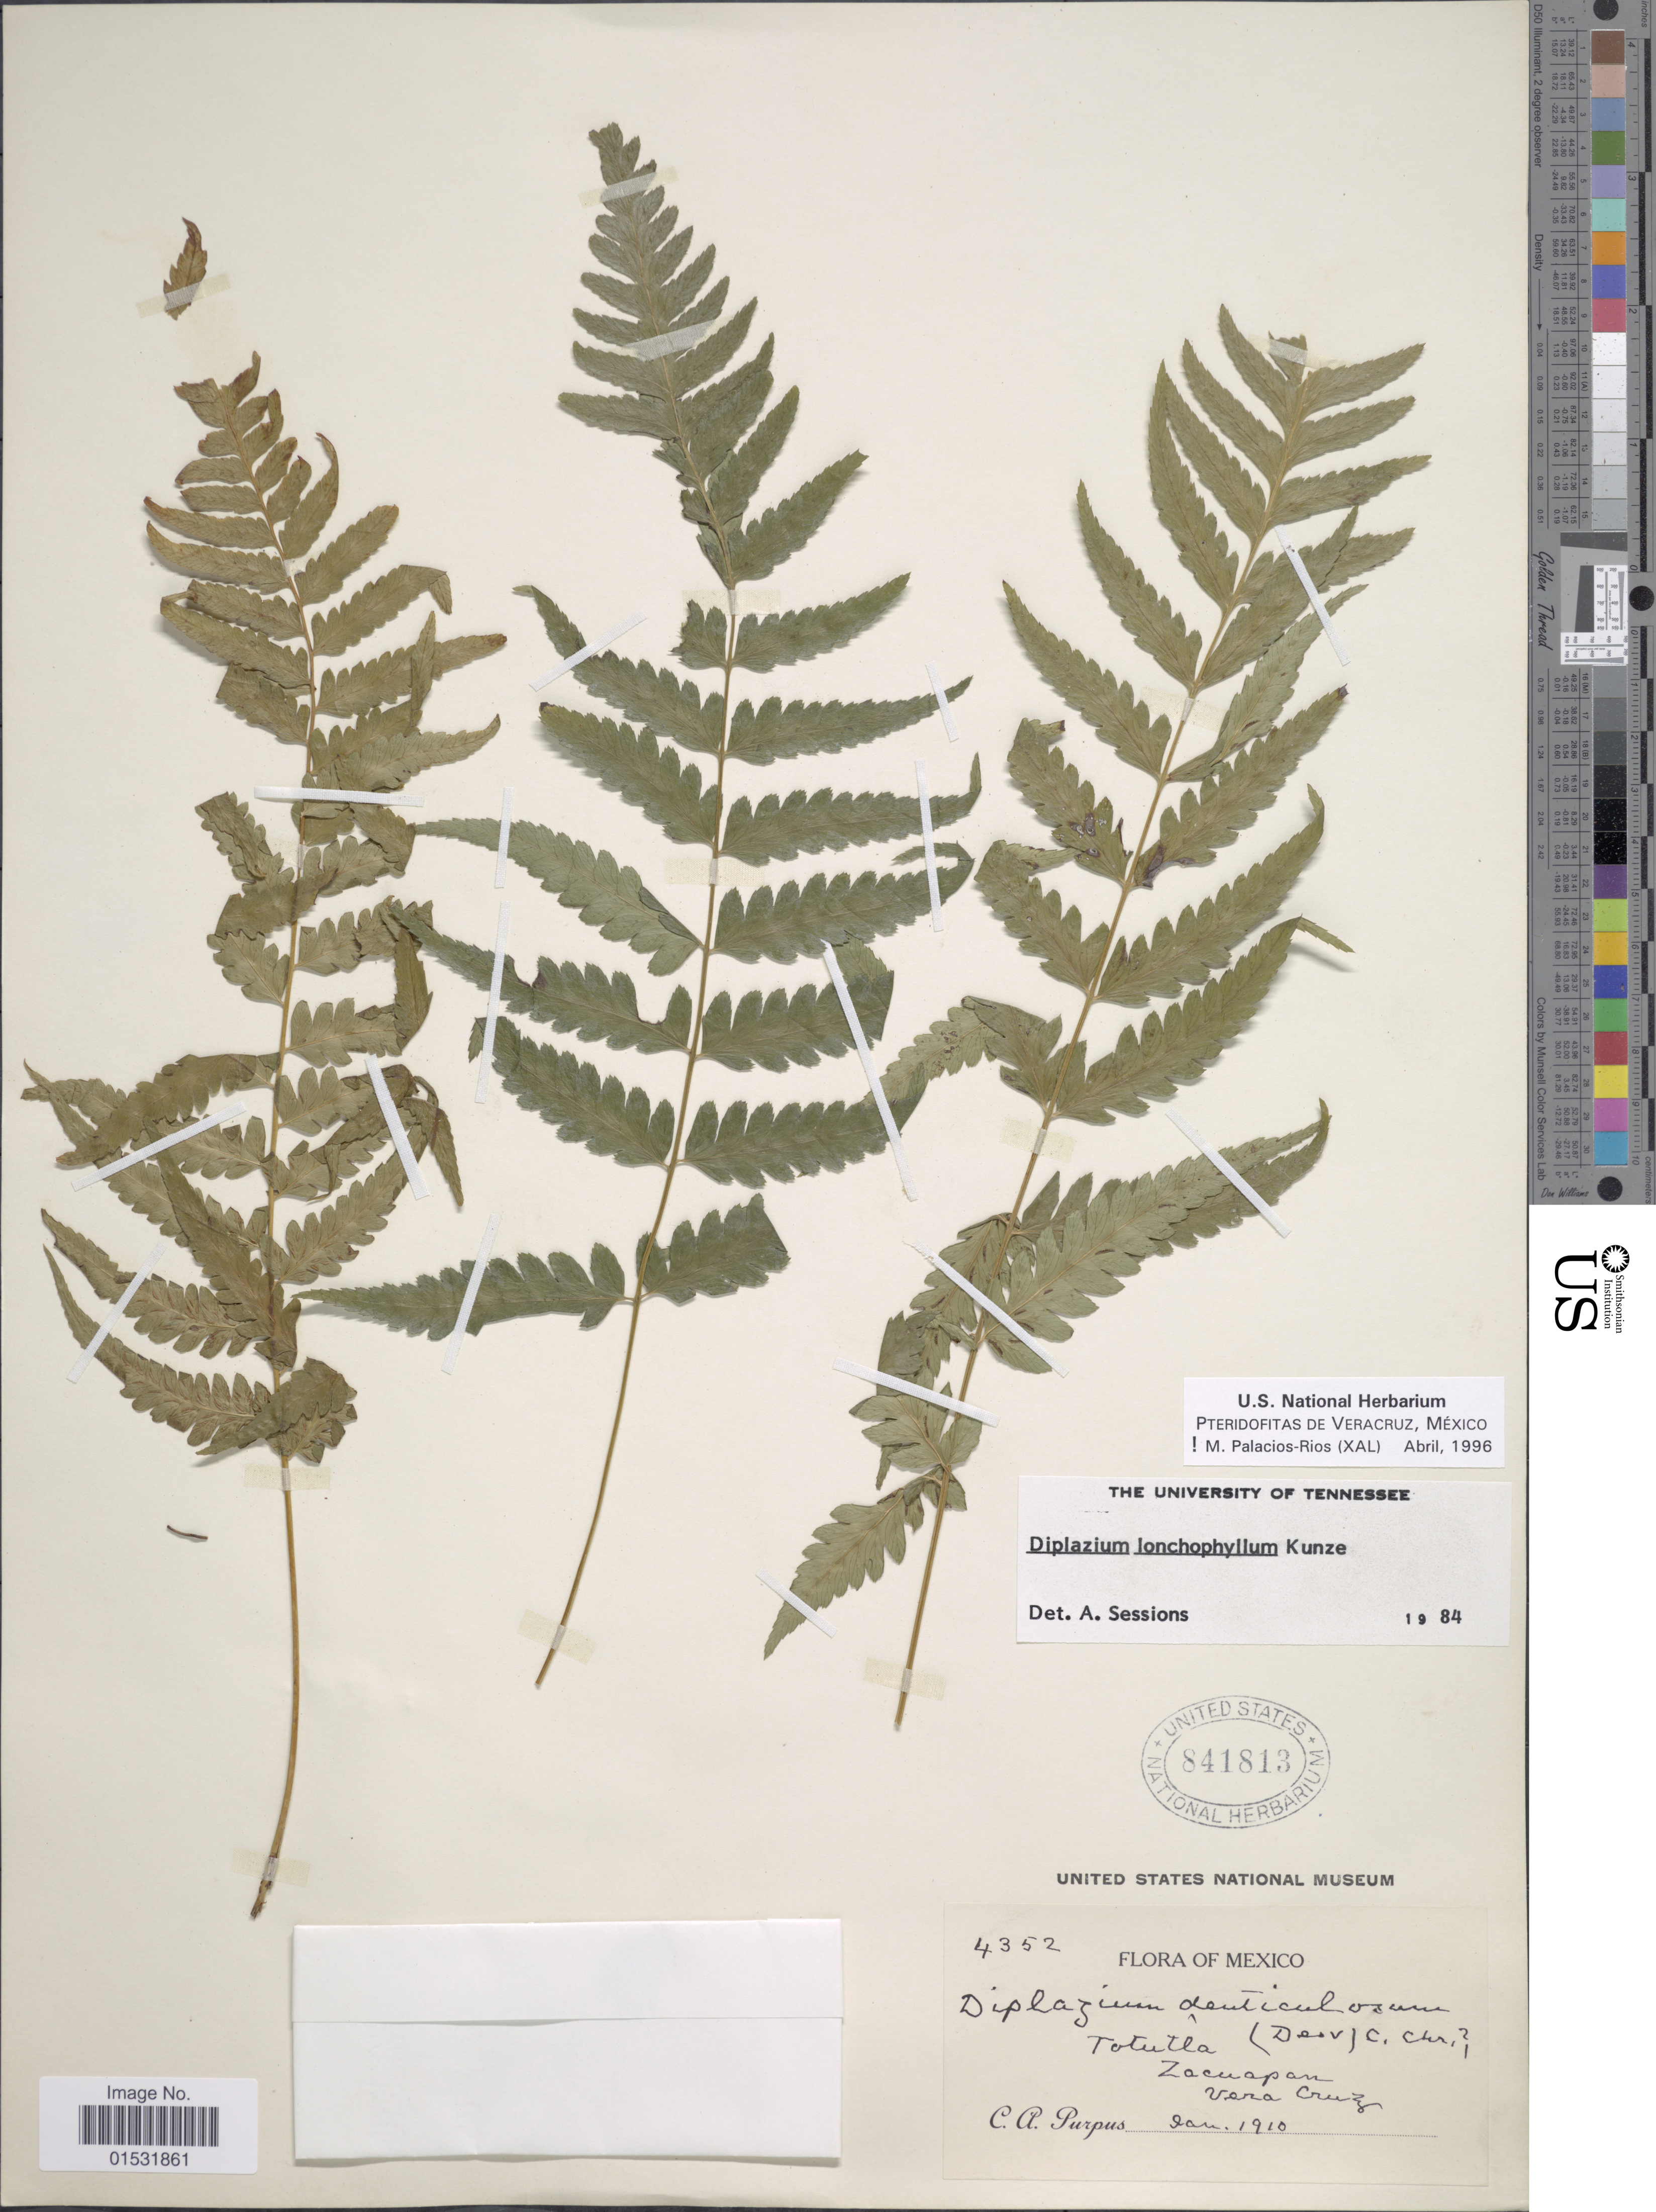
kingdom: Plantae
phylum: Tracheophyta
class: Polypodiopsida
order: Polypodiales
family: Athyriaceae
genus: Diplazium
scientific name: Diplazium lonchophyllum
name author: Kunze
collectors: C. A. Purpus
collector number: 4352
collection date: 1910-01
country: Mexico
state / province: Veracruz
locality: Totutla. Zacuapan. Vera Cruz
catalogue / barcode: US 841813